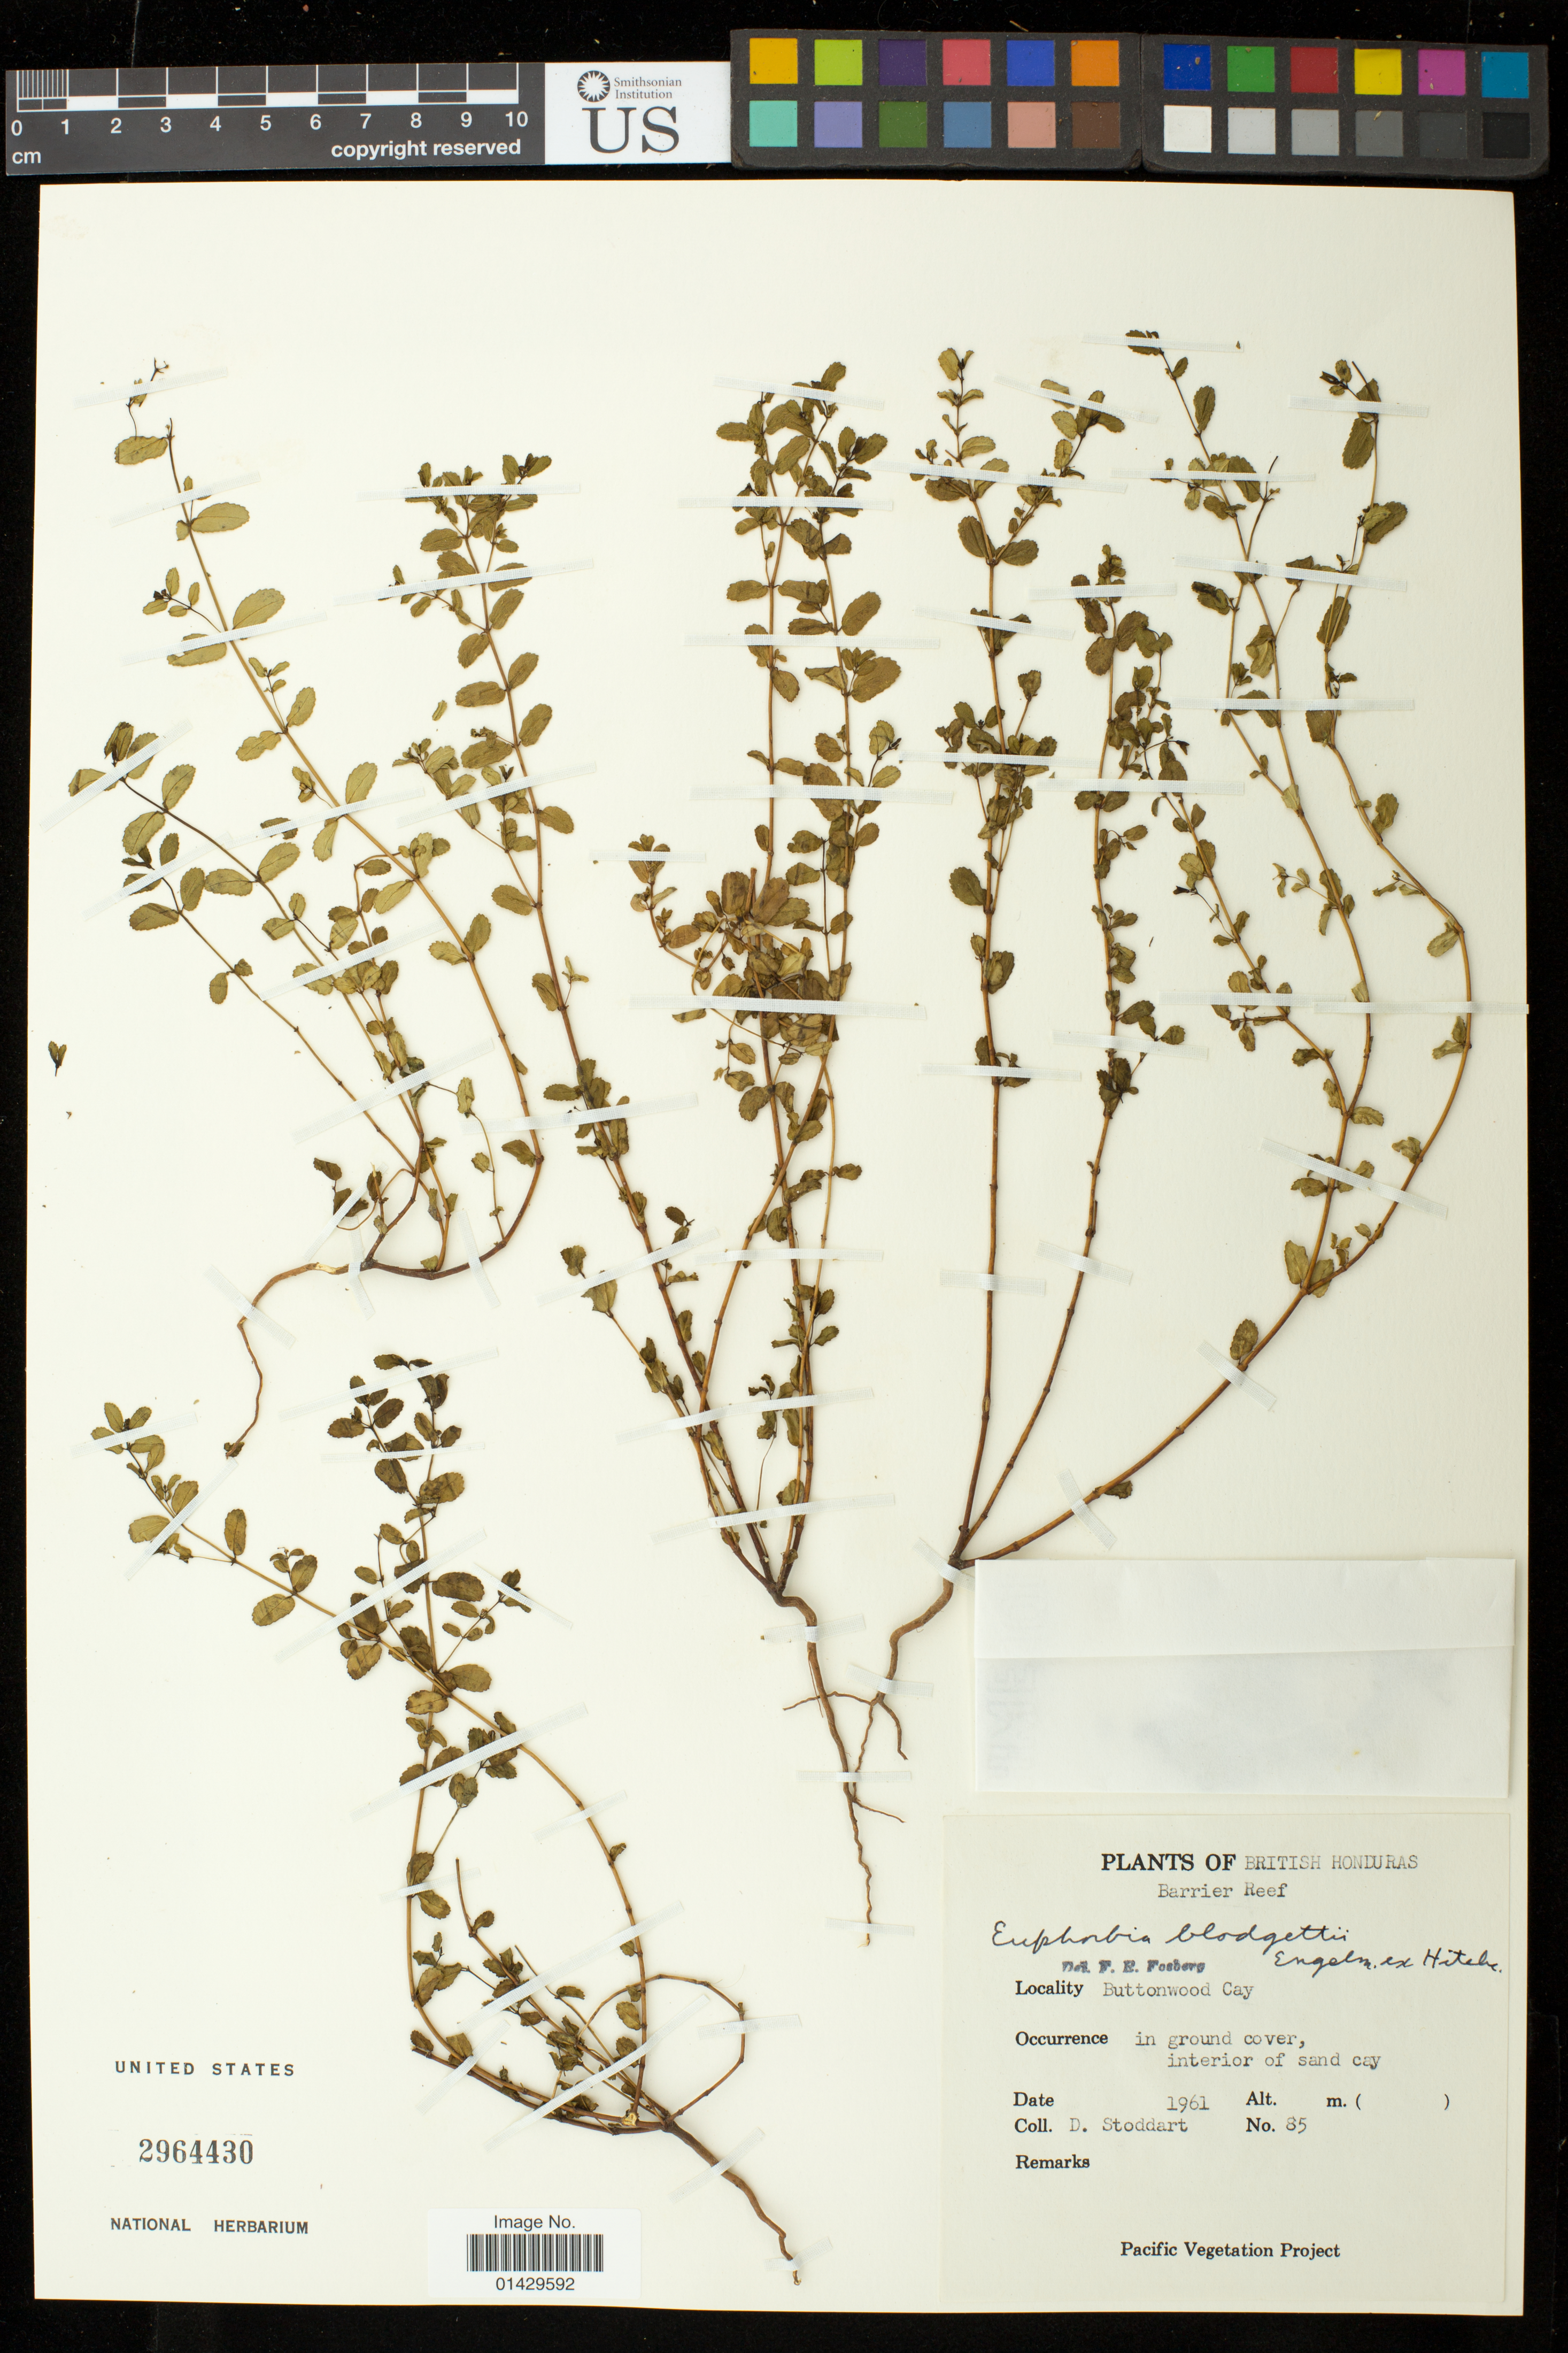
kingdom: Plantae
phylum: Tracheophyta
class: Magnoliopsida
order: Malpighiales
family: Euphorbiaceae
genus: Euphorbia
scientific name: Euphorbia blodgettii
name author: Engelm. ex Hitchc.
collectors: D. Stoddart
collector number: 85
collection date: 1961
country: Belize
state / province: Stann Creek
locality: Buttonwood Cay;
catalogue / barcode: US 2964430